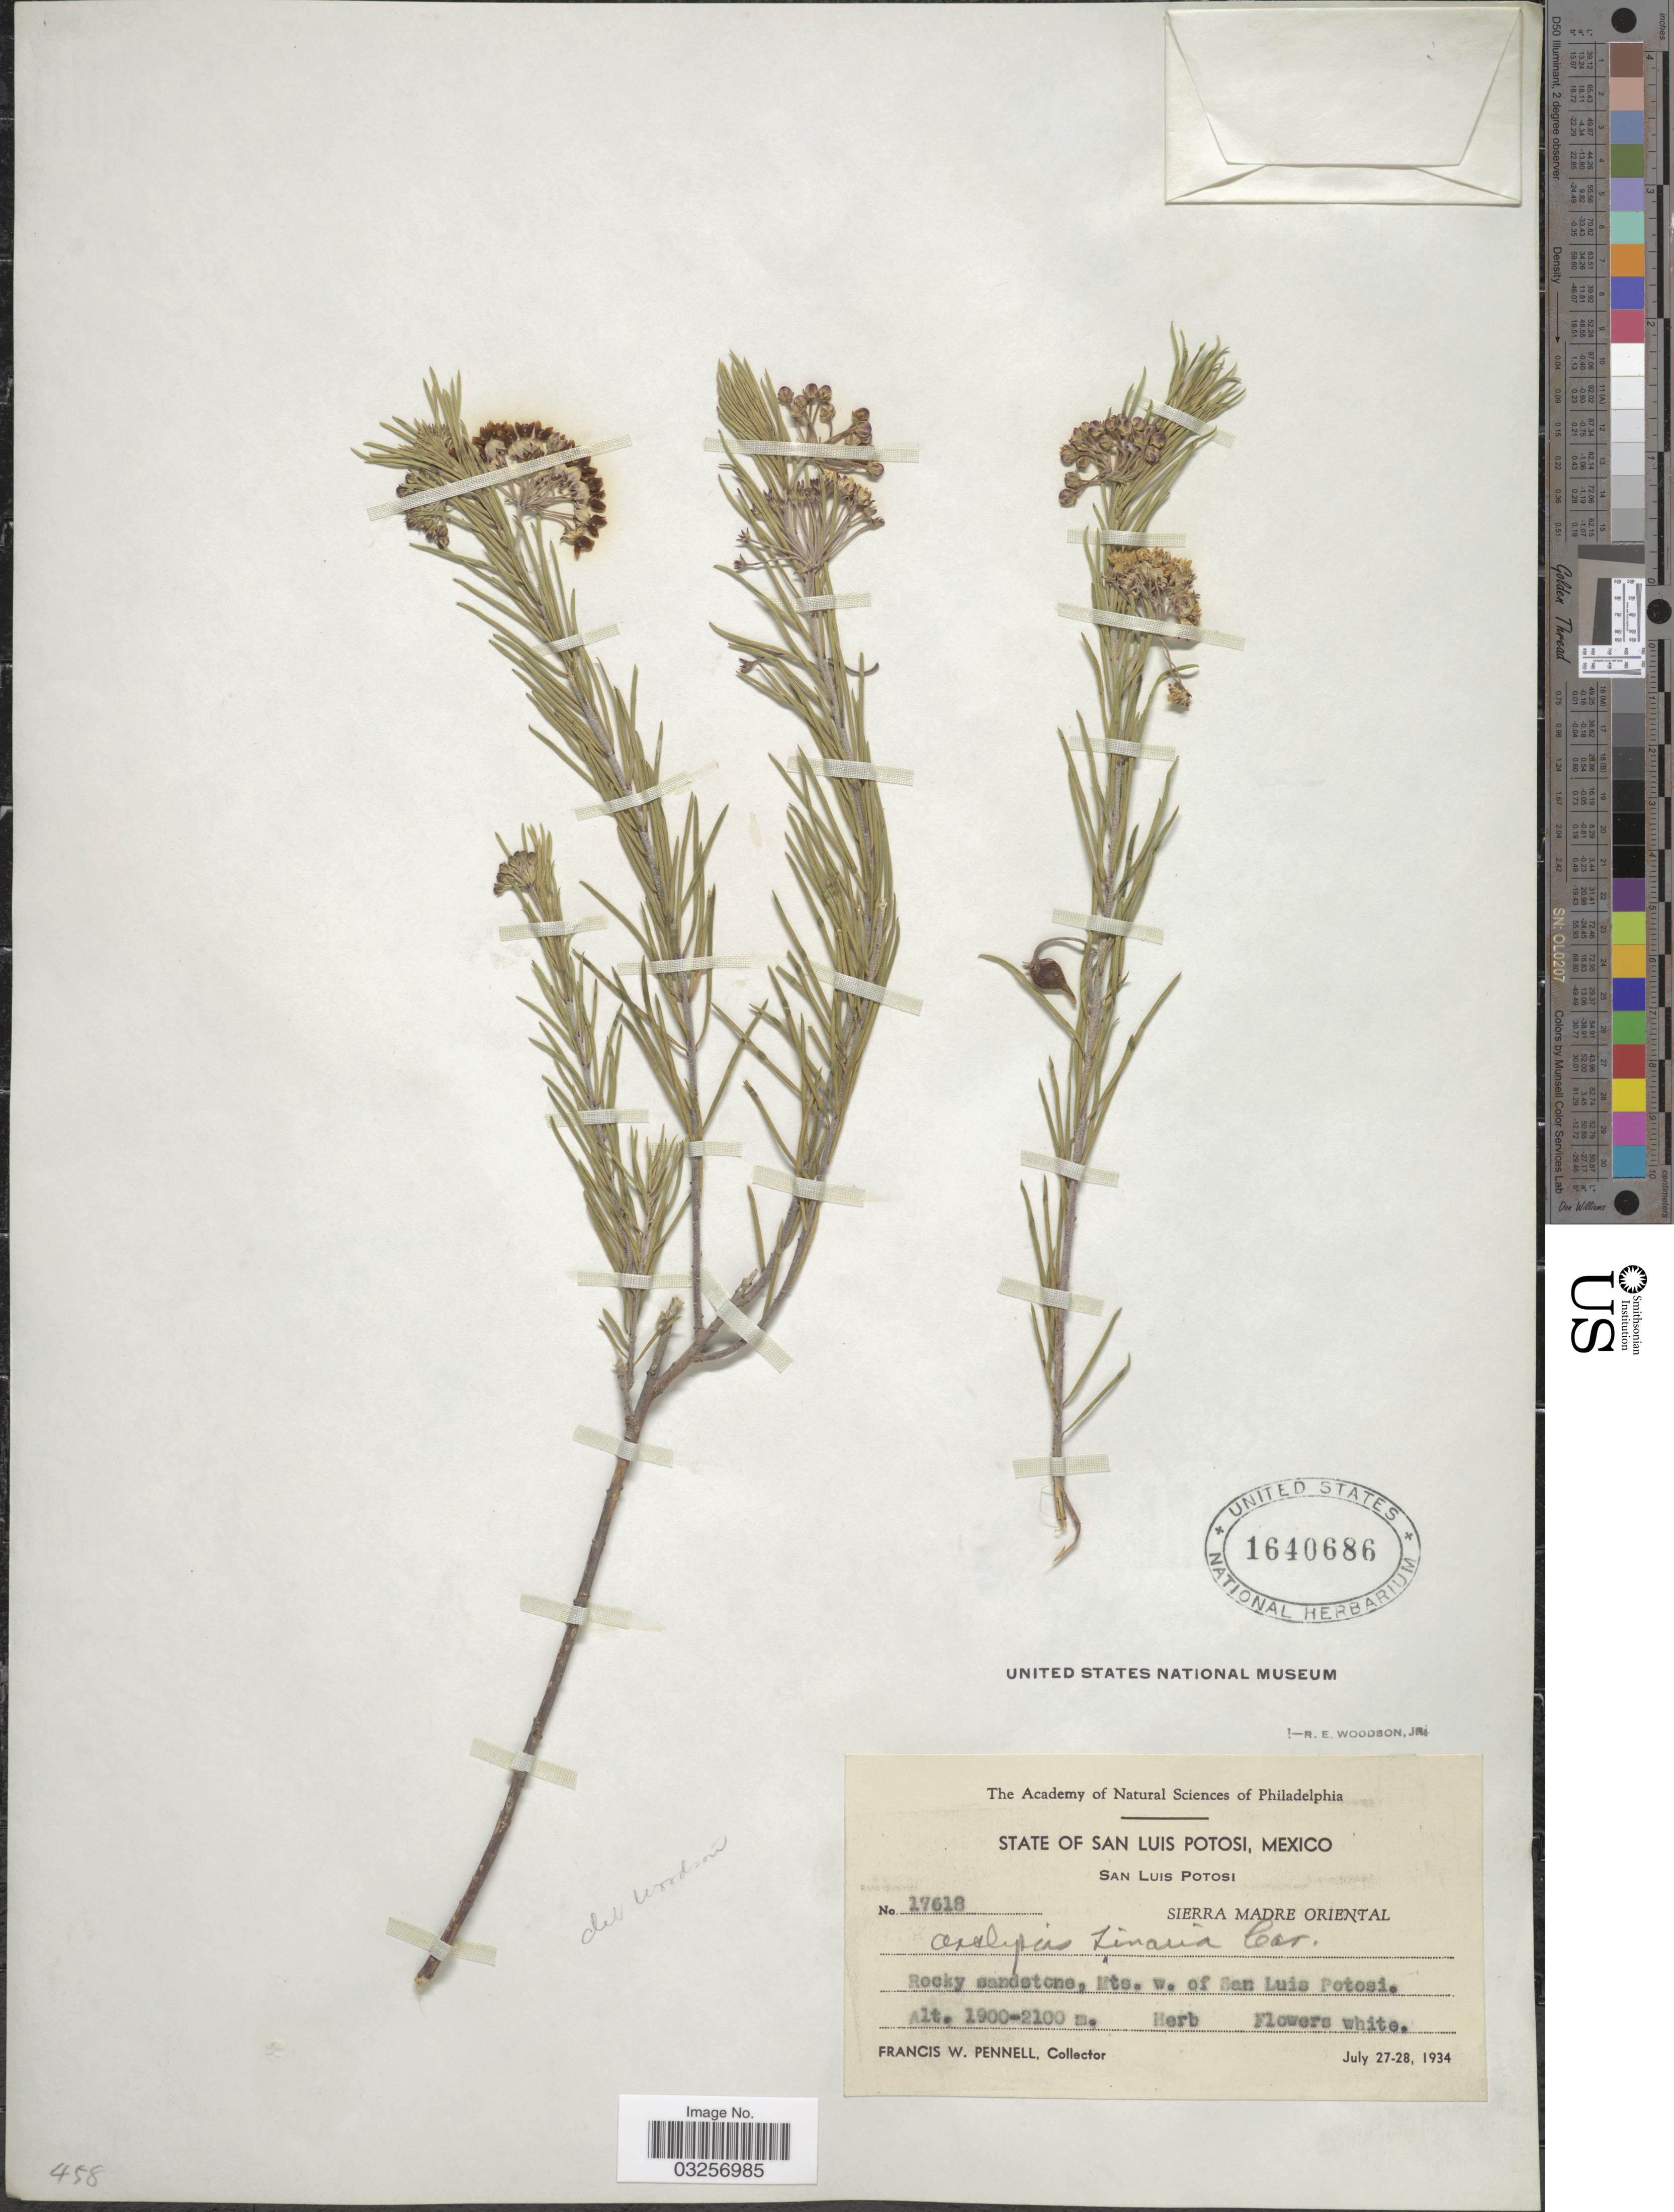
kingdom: Plantae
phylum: Tracheophyta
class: Magnoliopsida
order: Gentianales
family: Apocynaceae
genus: Asclepias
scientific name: Asclepias linaria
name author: Cav.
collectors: F. W. Pennell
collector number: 17618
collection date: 1934-07-27/1934-07-28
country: Mexico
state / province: San Luis Potosí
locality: San Luis Potosi. Sierra Madre Oriental. Rocky sandstone. Mts. w. of San Luis Potosi.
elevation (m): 1900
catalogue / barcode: US 1640686